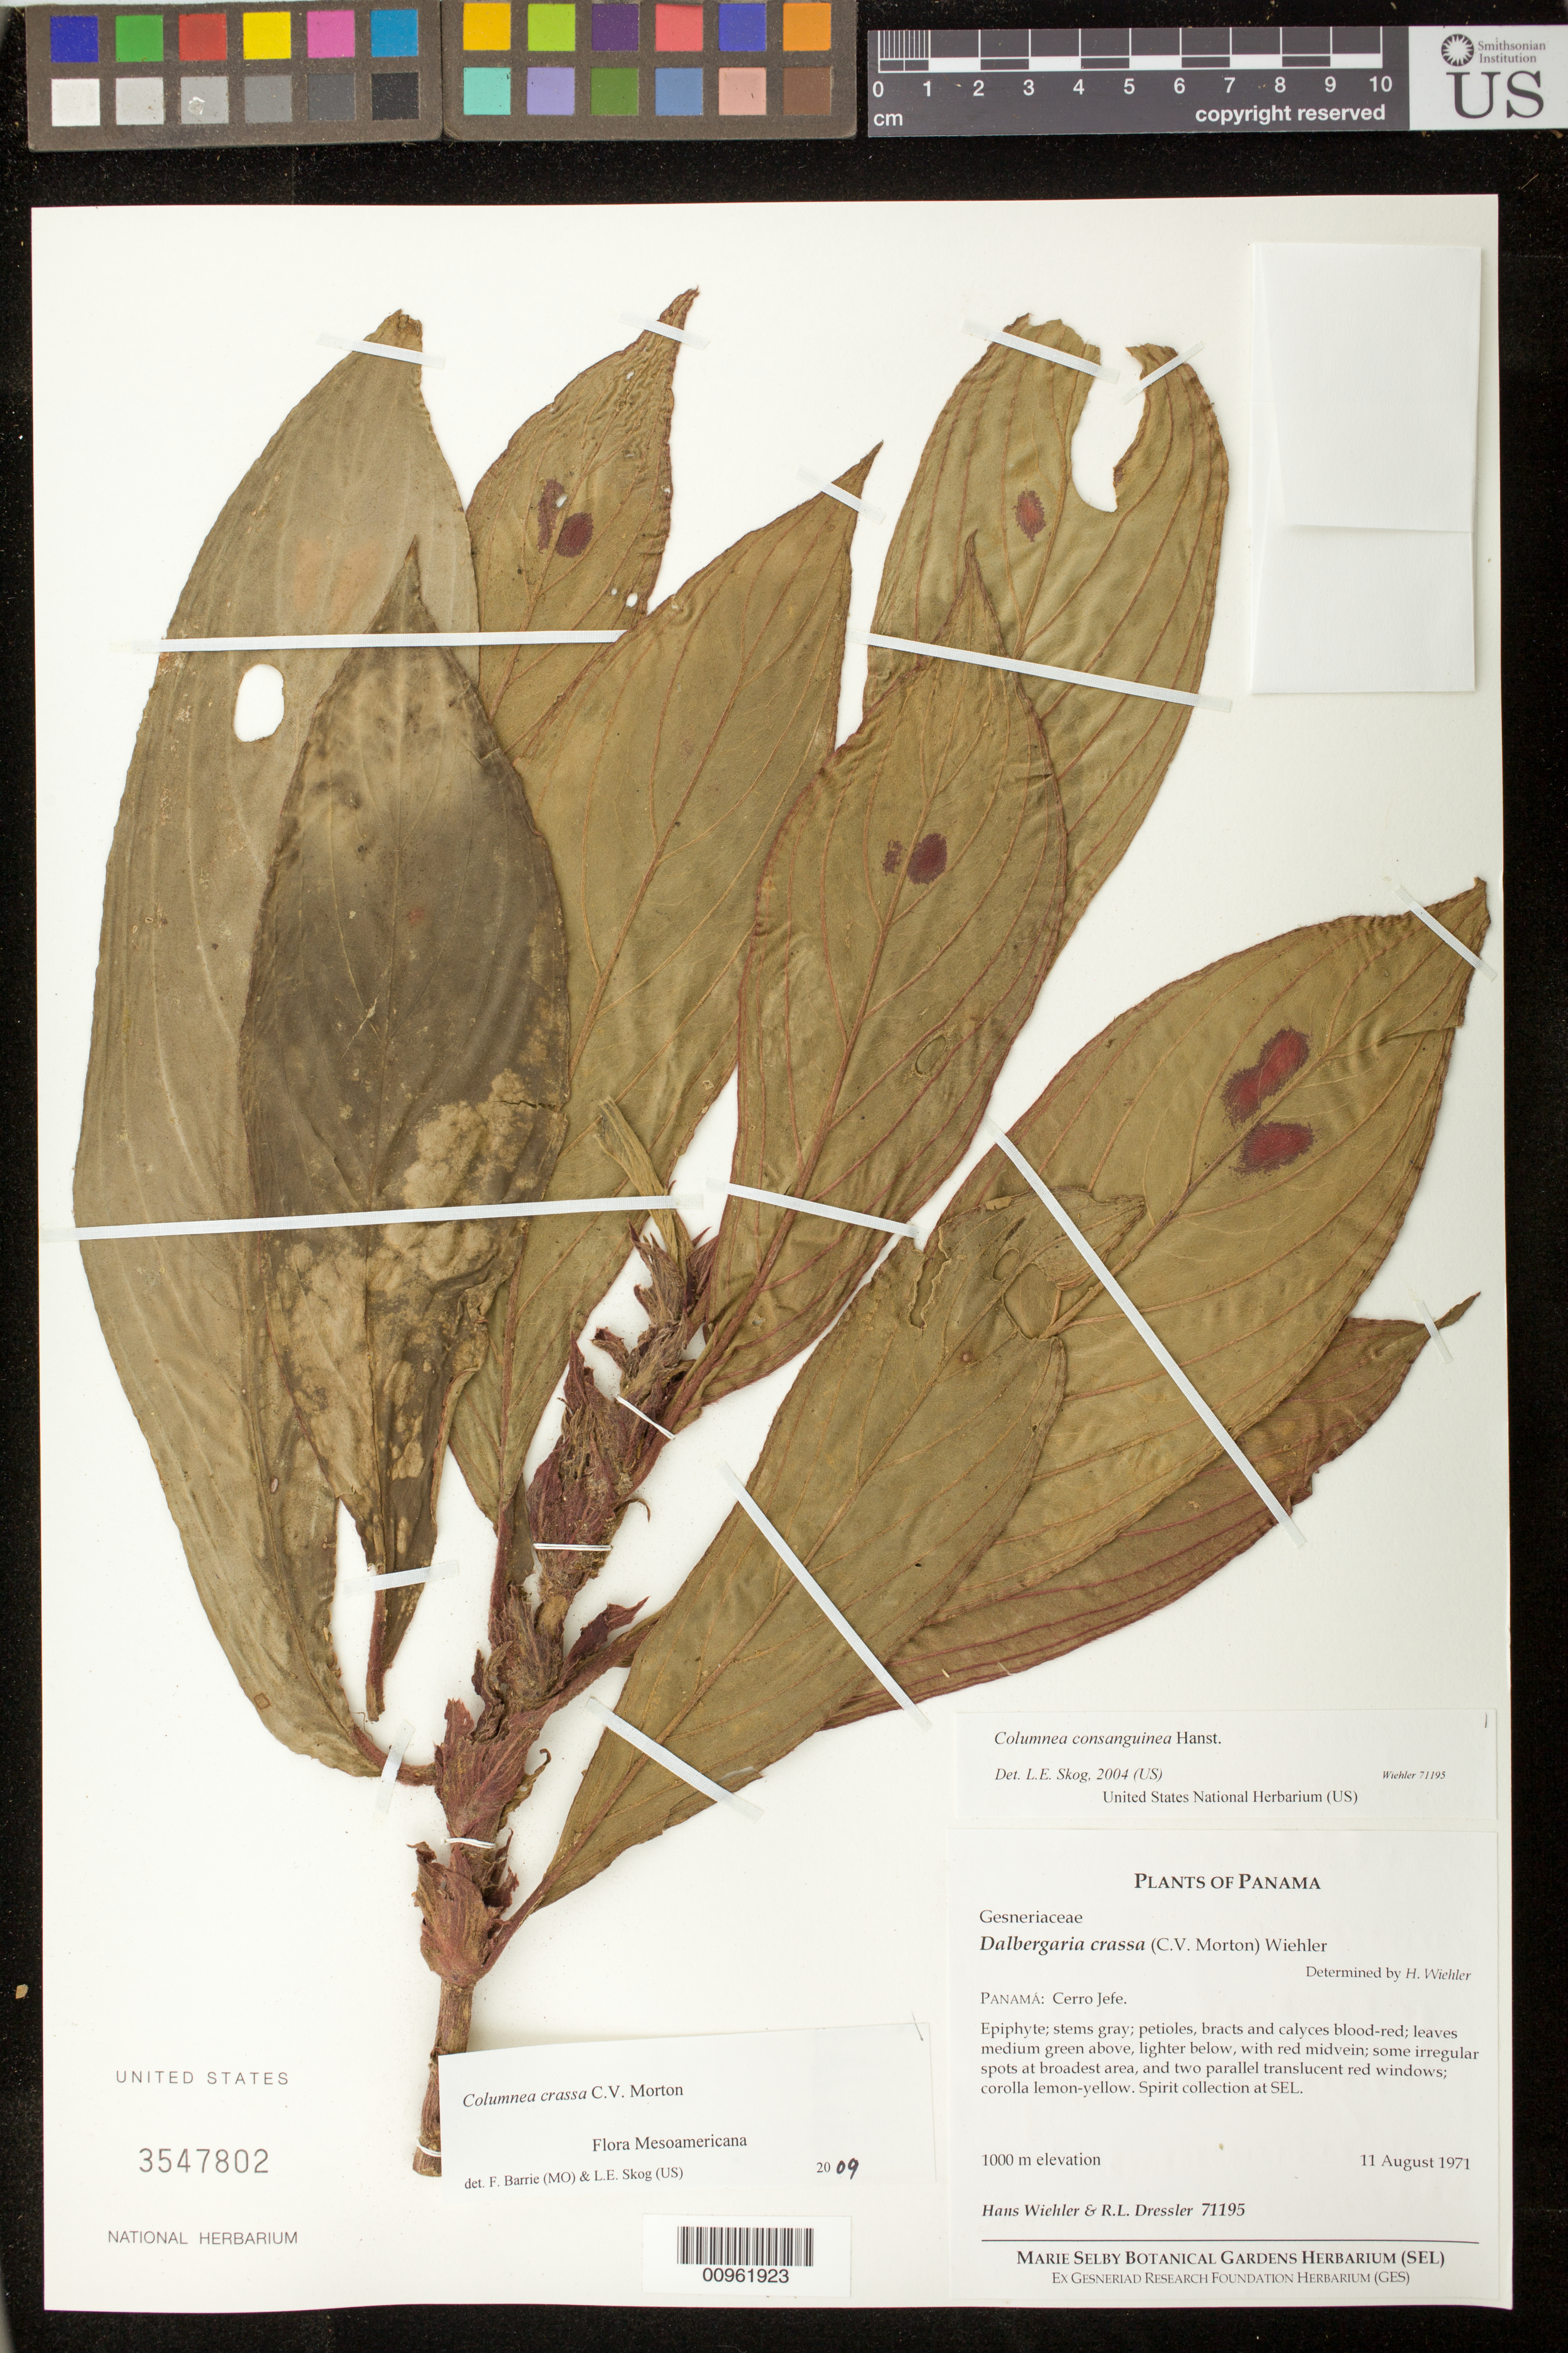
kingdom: Plantae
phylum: Tracheophyta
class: Magnoliopsida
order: Lamiales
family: Gesneriaceae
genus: Columnea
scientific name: Columnea crassa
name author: C.V. Morton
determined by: Barrie, F. R.; Skog, Laurence E.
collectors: H. J. Wiehler & R. Dressler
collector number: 71195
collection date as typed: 11 Aug 1971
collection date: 1971-08-11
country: Panama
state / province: Panamá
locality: Panamá: Cerro Jefe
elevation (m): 1000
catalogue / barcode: US 3547802